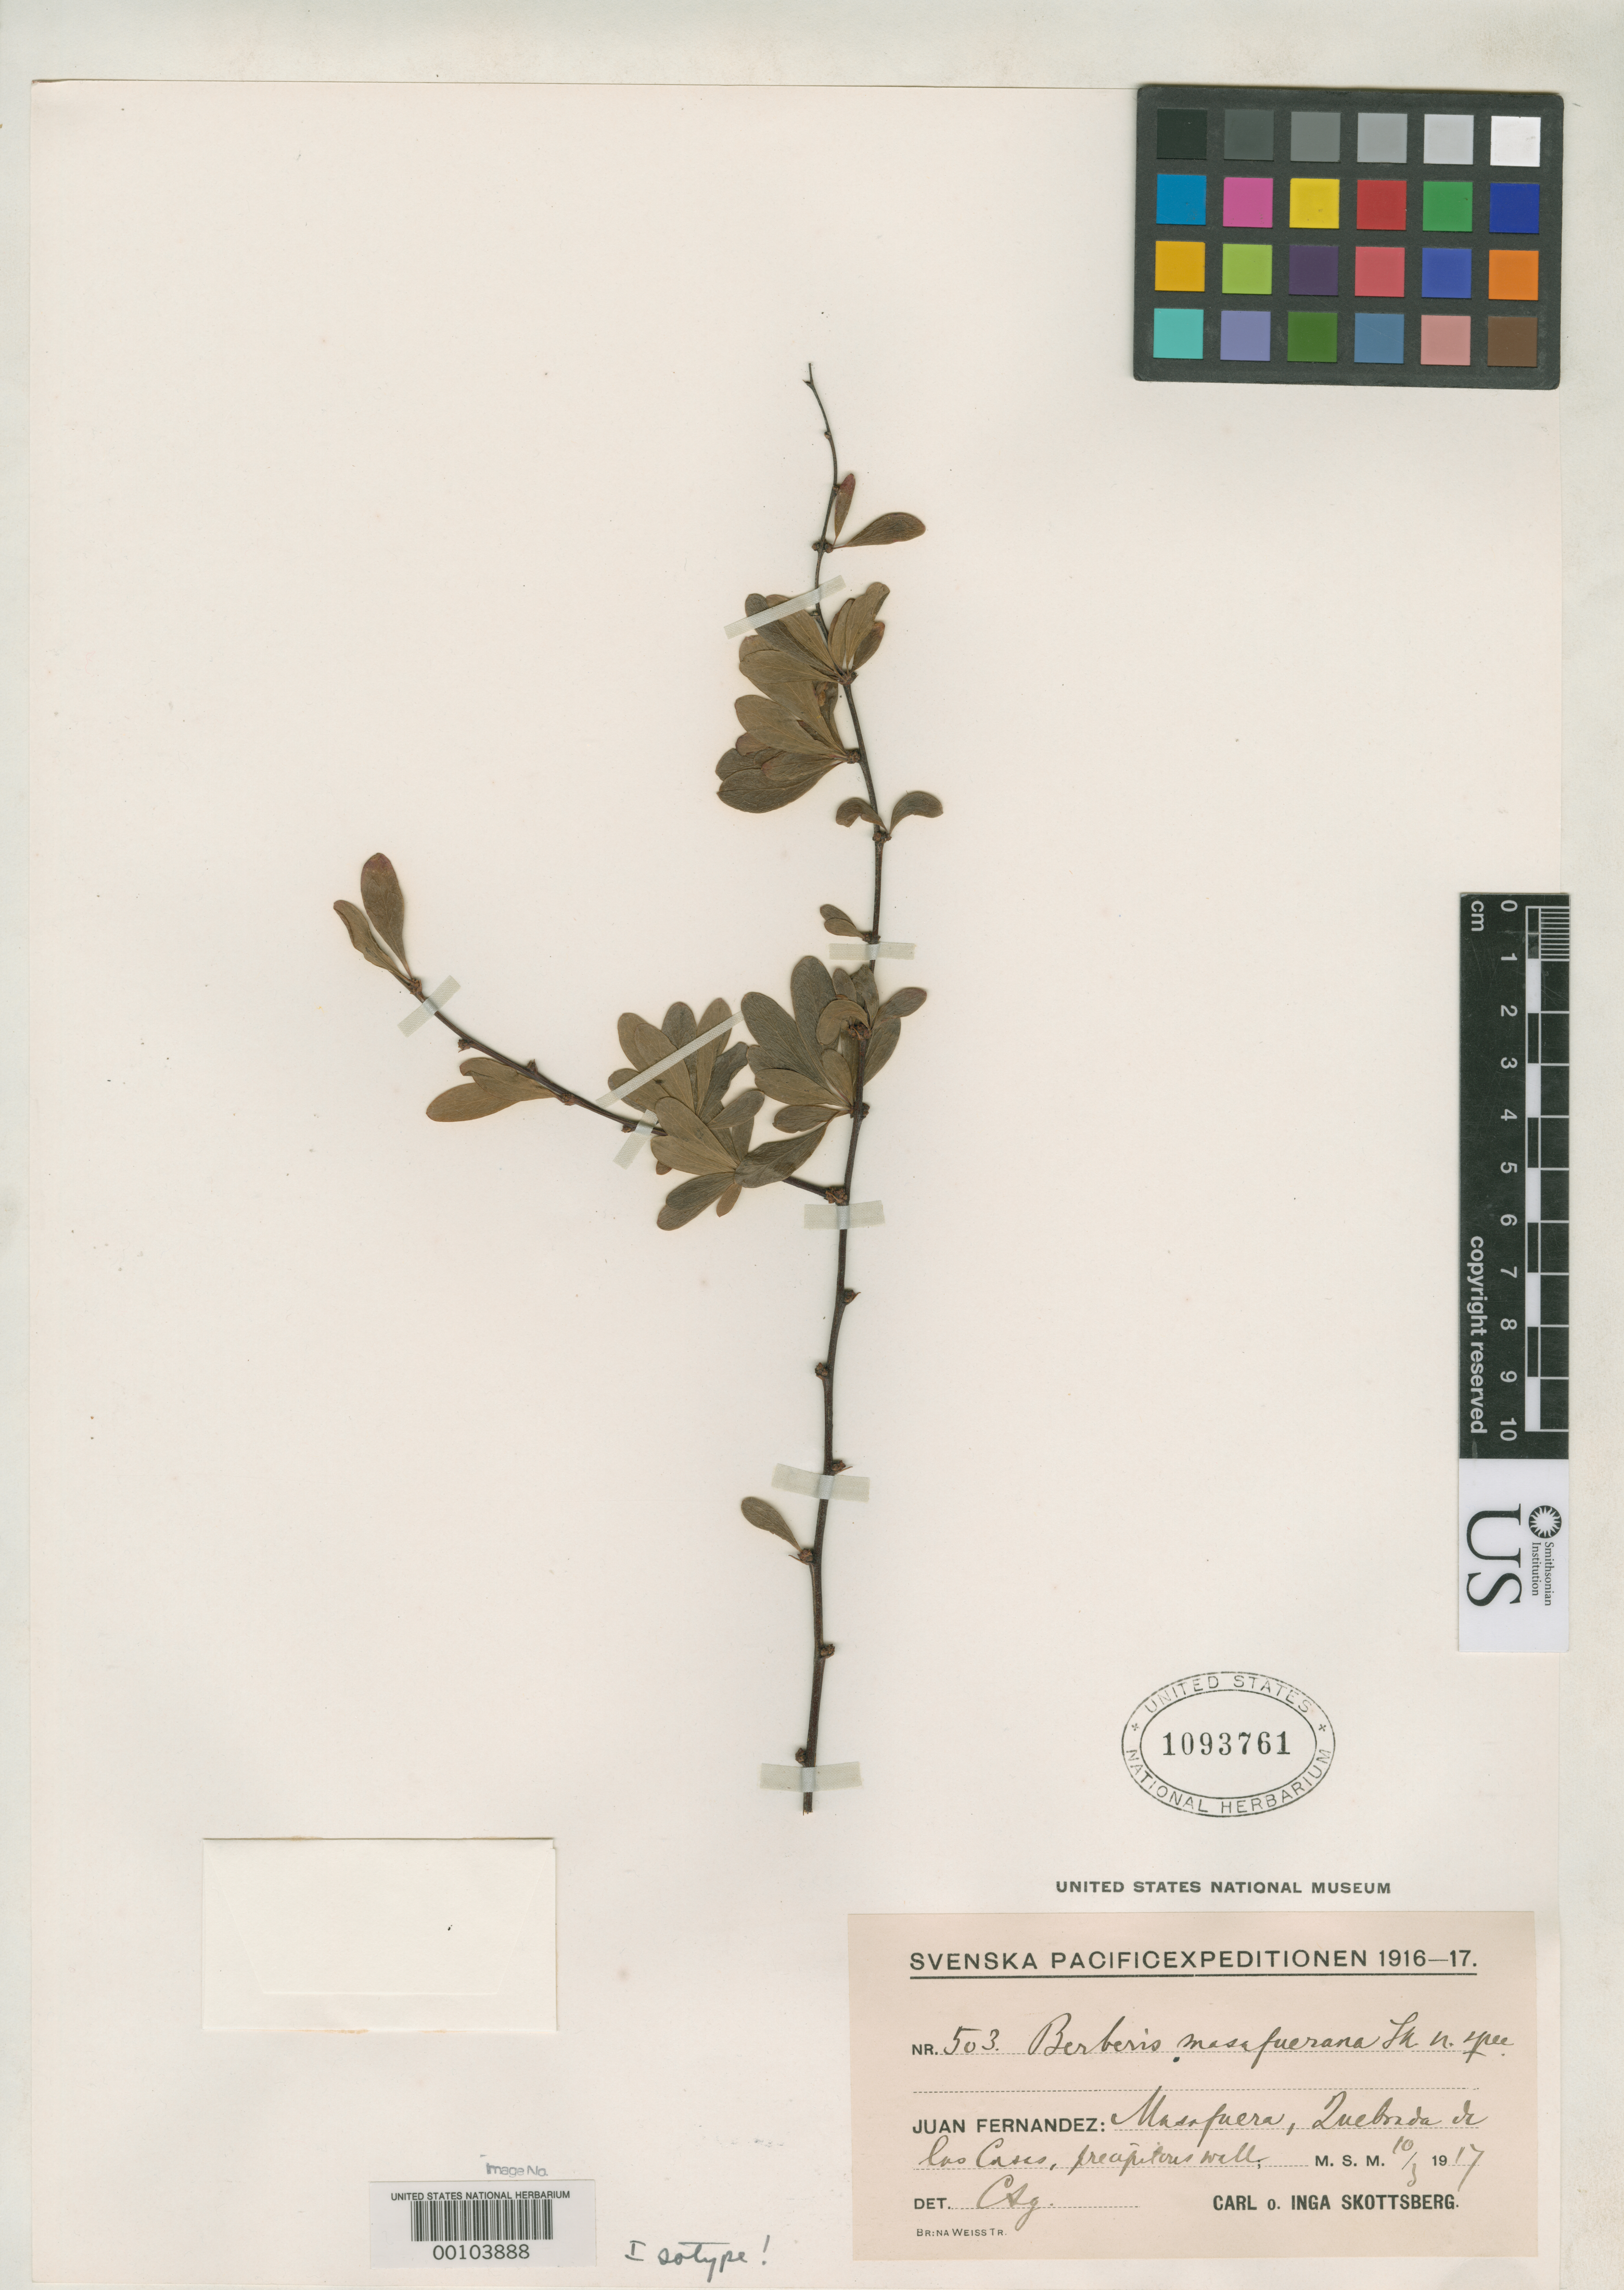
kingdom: Plantae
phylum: Tracheophyta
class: Magnoliopsida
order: Ranunculales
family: Berberidaceae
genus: Berberis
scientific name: Berberis masafuerana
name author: Skottsb.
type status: Type Fragment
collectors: C. Skottsberg & I. Skottsberg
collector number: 503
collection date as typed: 10 Mar 1917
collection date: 1917-03-10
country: Chile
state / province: Valparaíso (V)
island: Isla Más Afuera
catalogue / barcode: US 1093761